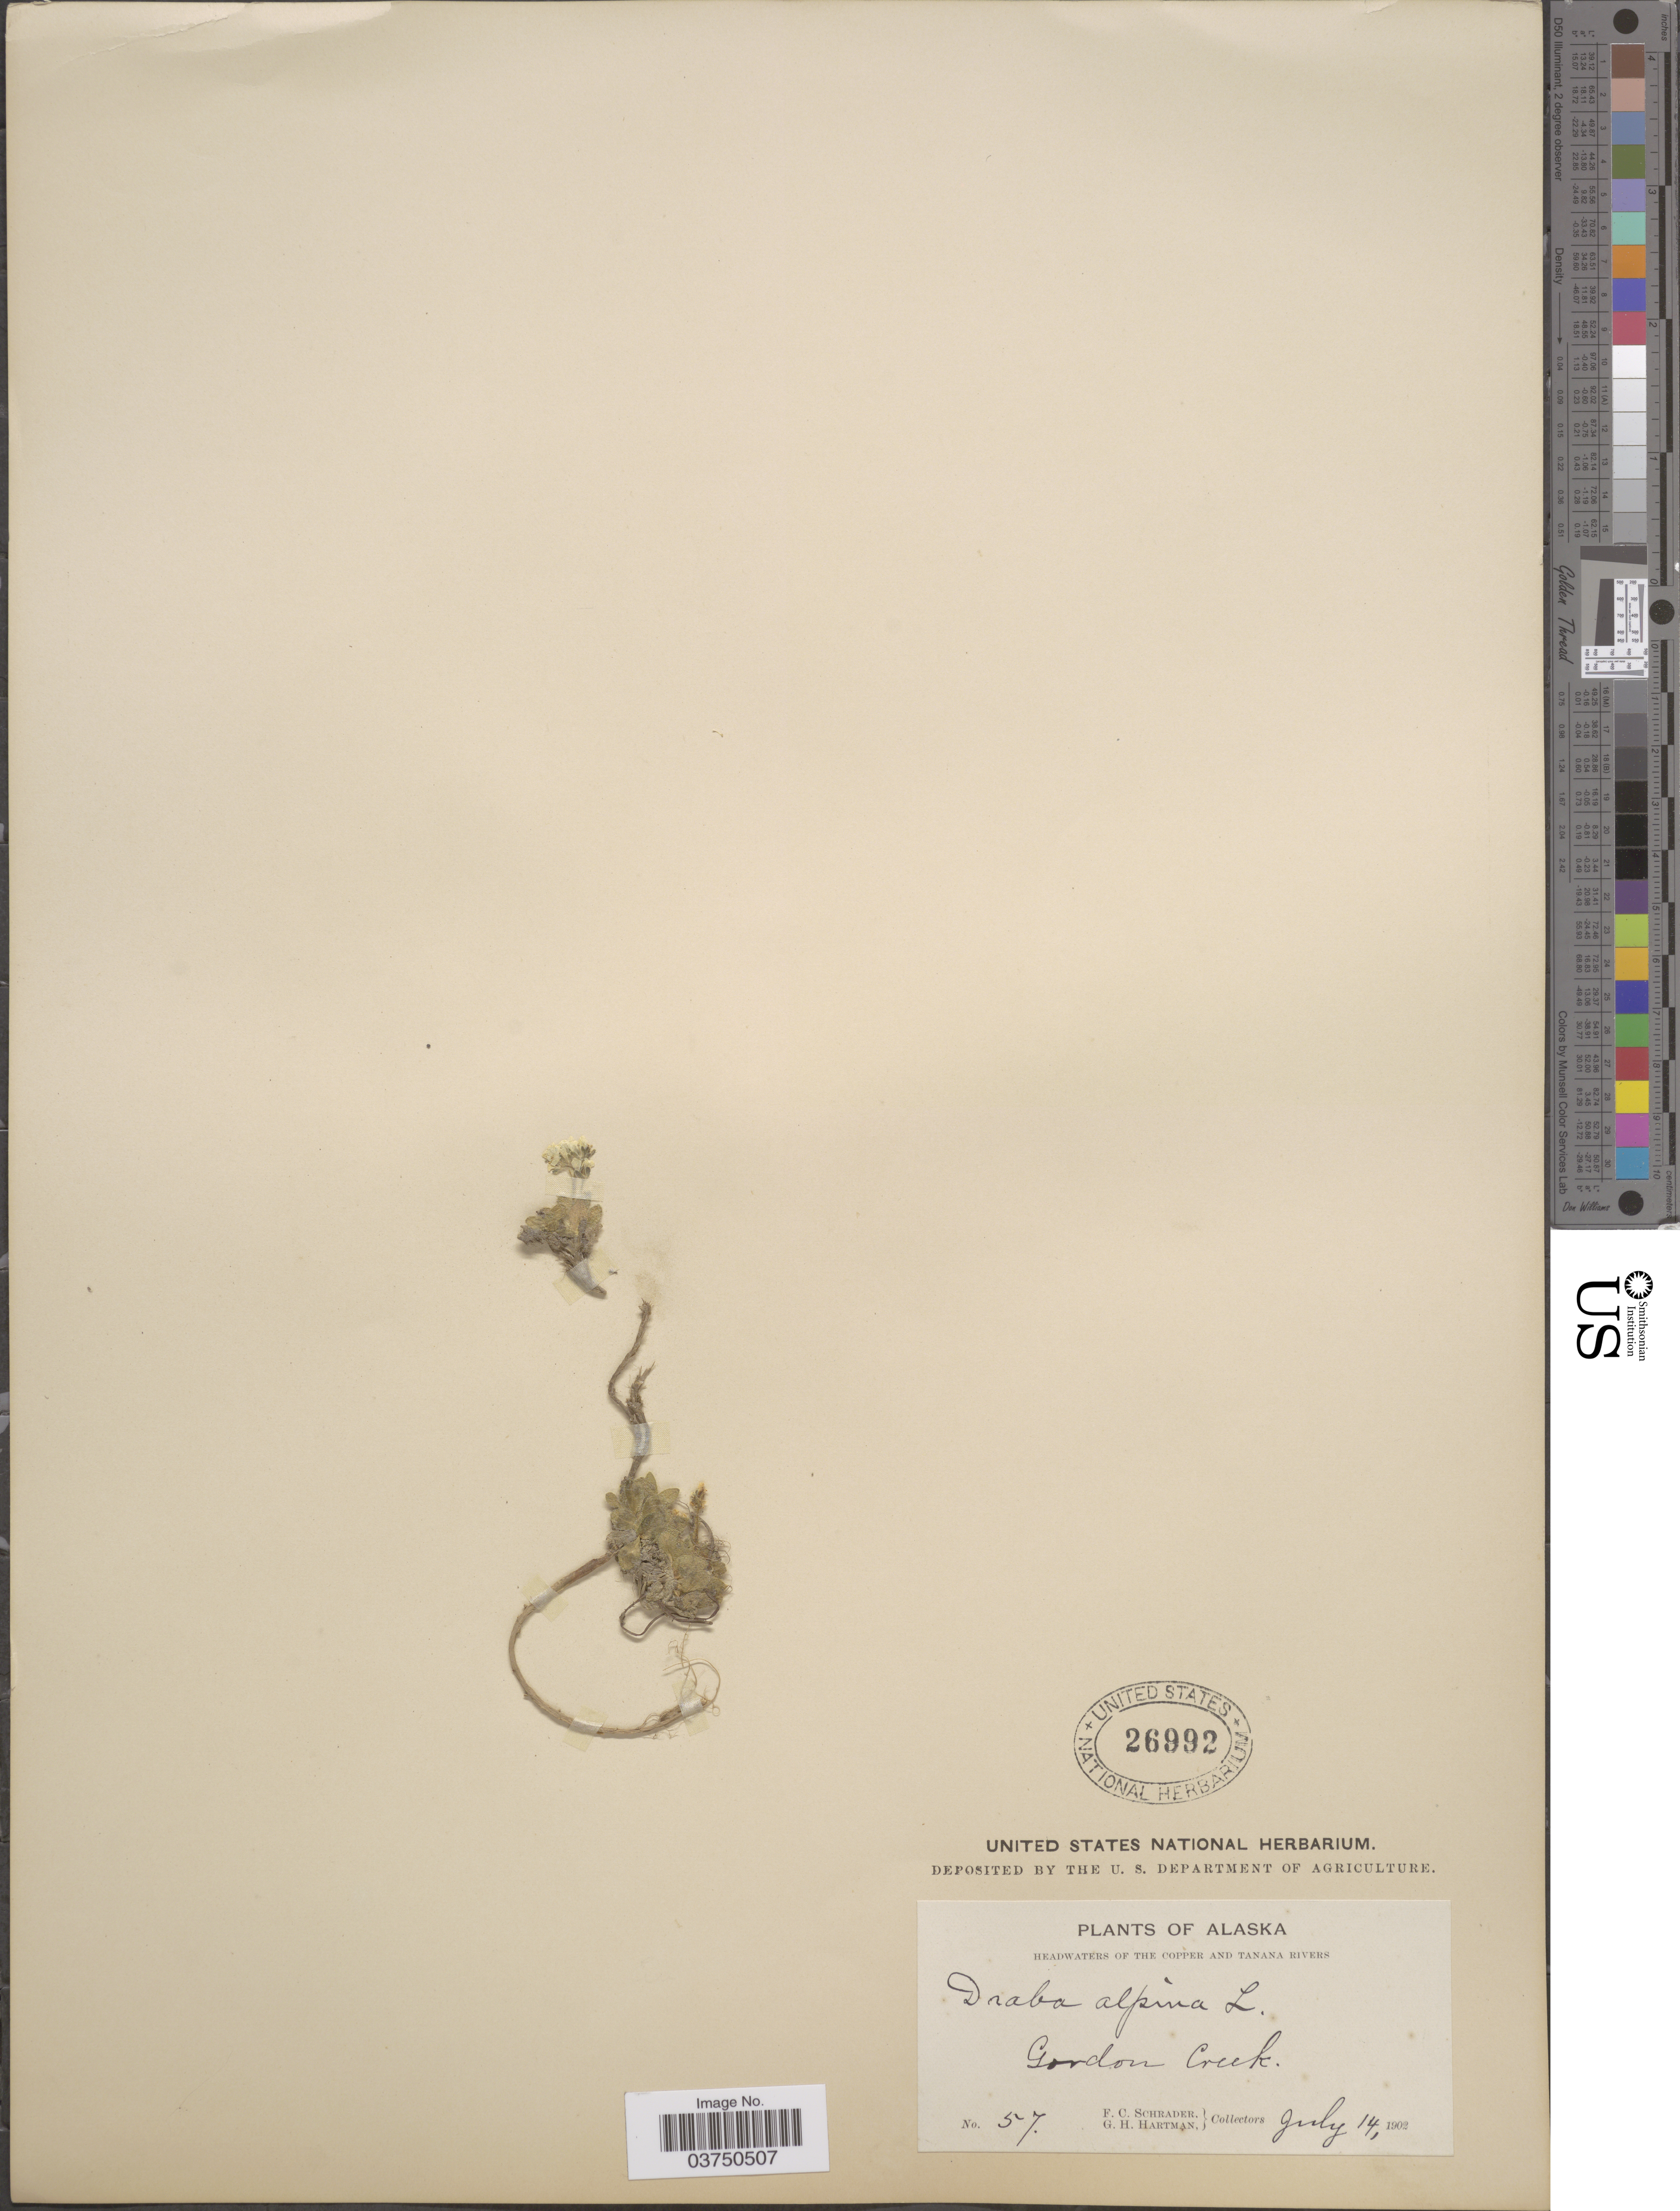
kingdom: Plantae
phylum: Tracheophyta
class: Magnoliopsida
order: Brassicales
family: Brassicaceae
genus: Draba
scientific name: Draba alpina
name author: L.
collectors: F. C. Schrader & G. H. Hartman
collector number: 57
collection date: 1902-07-14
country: United States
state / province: Alaska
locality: Headwaters of the Copper and Tanana Rivers. Gordon Creek.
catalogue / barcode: US 26992